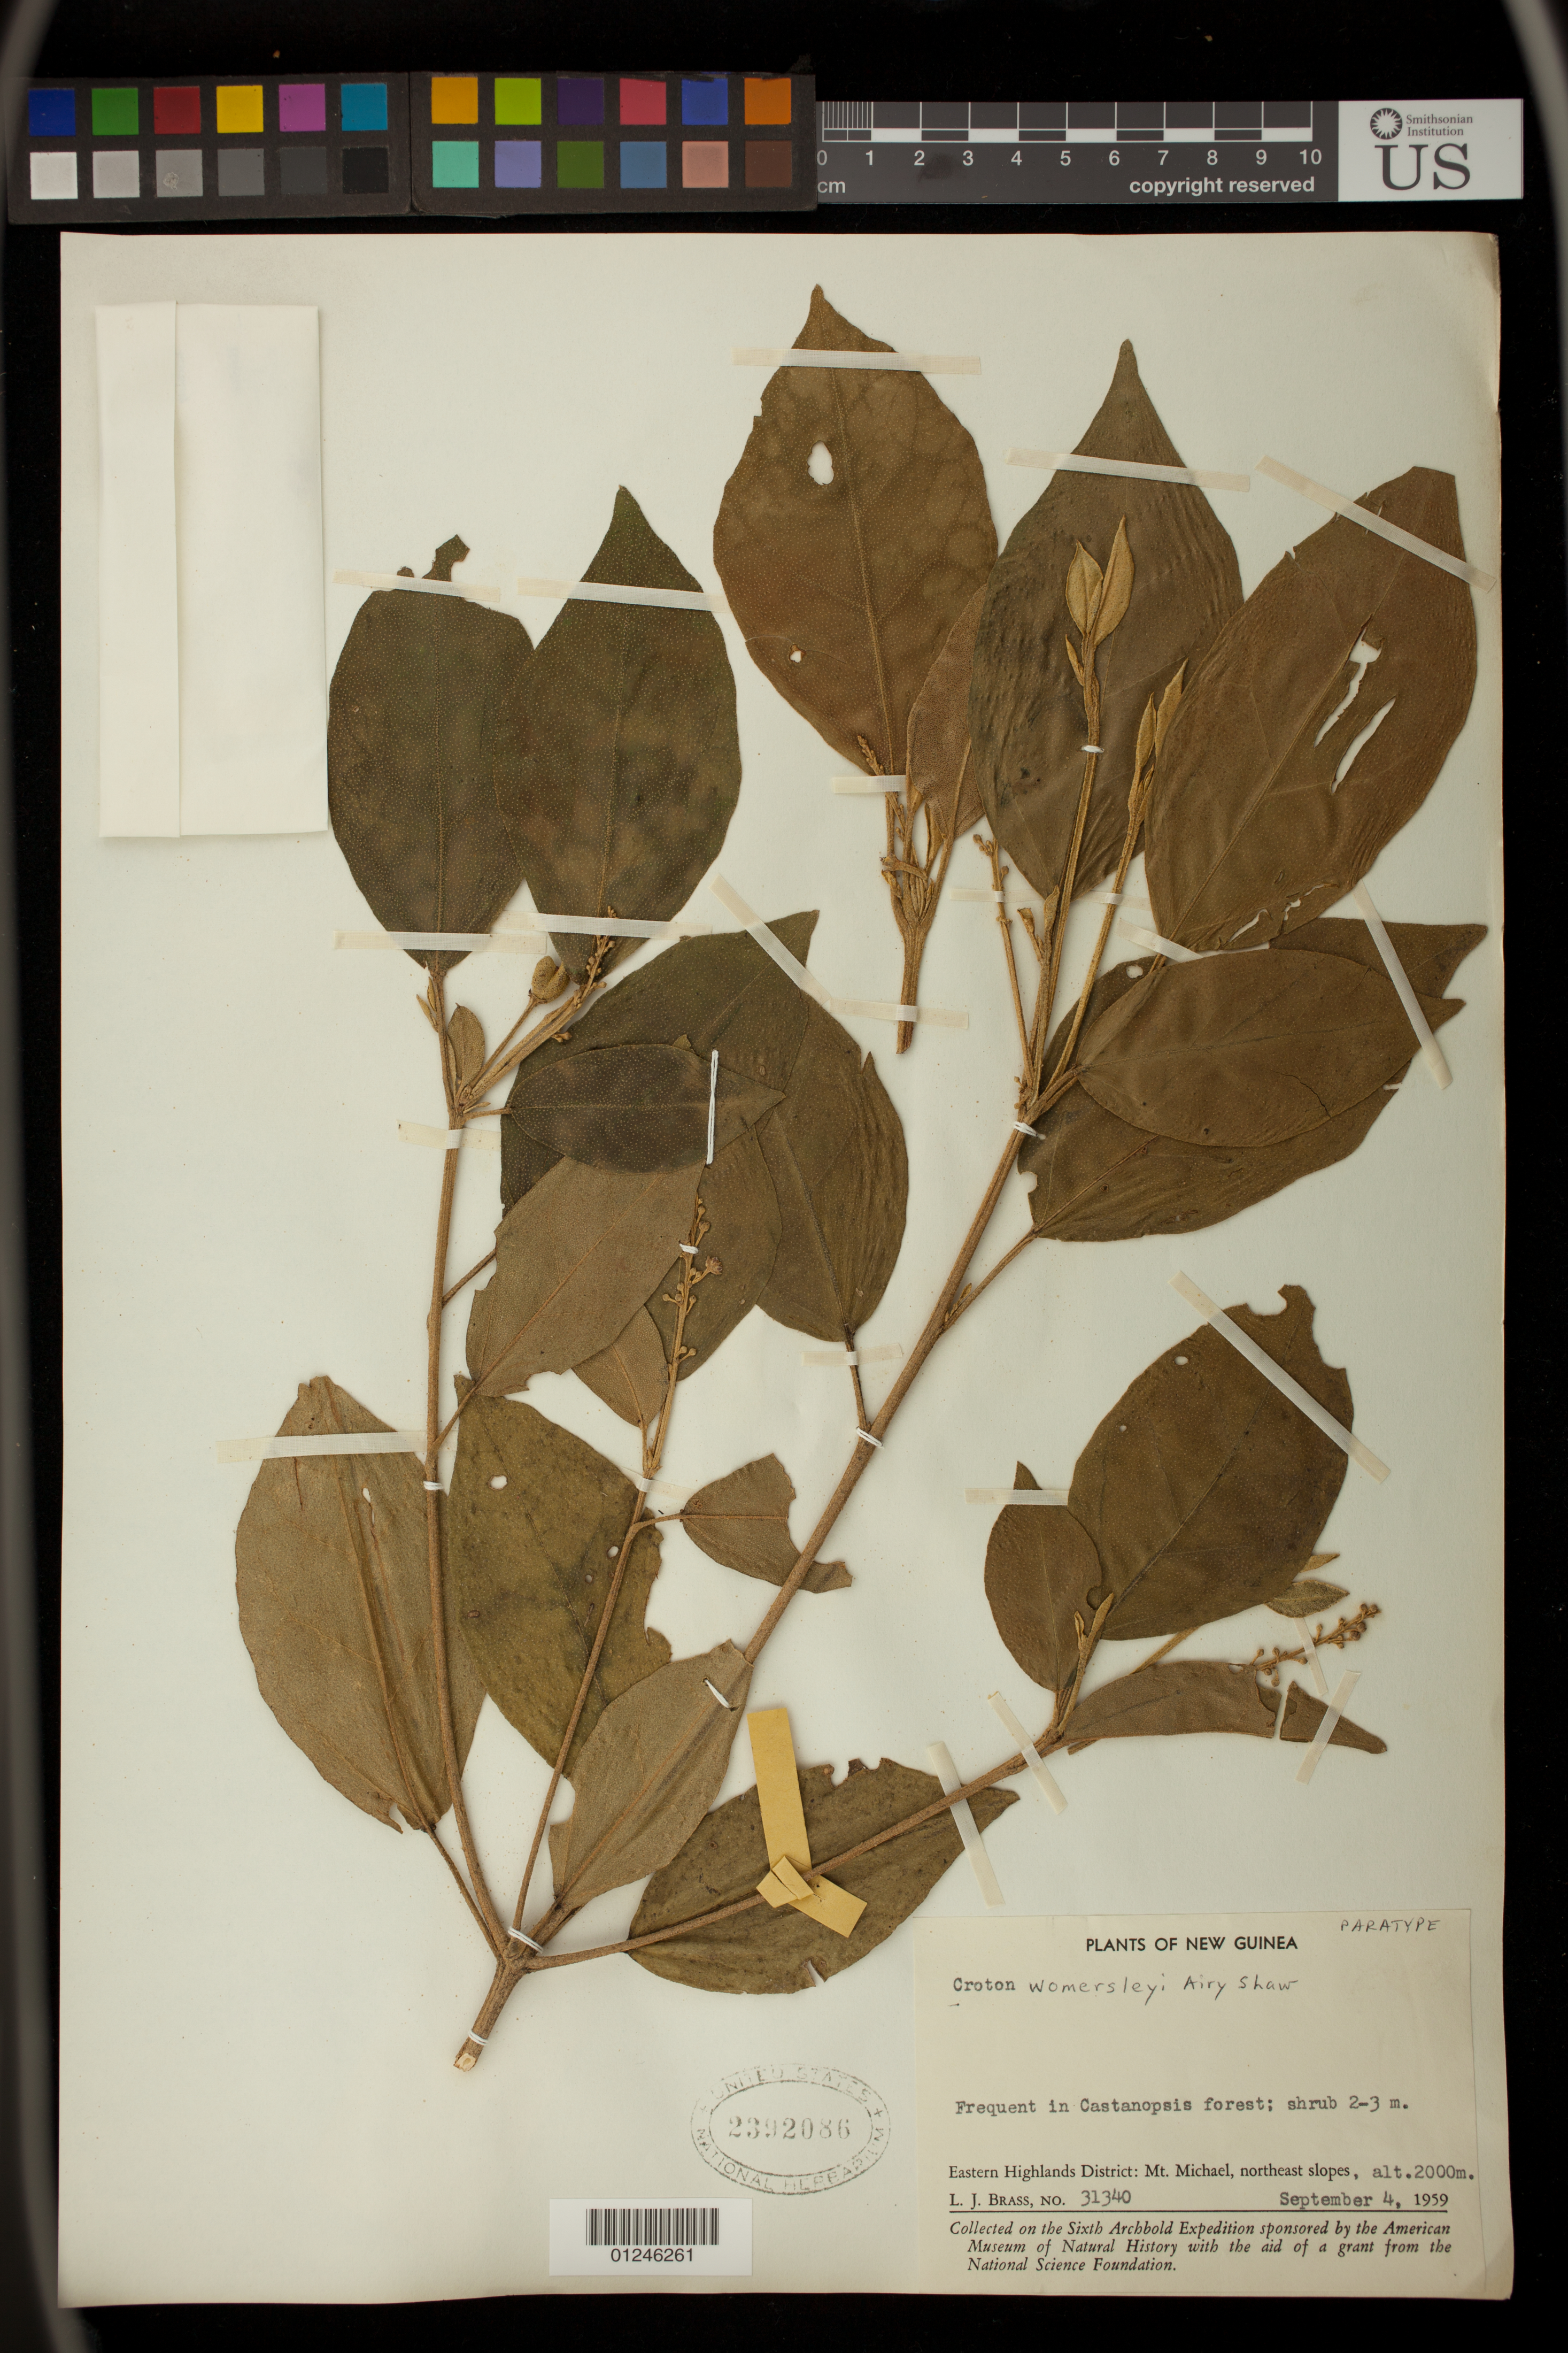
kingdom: Plantae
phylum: Tracheophyta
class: Magnoliopsida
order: Malpighiales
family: Euphorbiaceae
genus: Croton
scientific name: Croton womersleyi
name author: Airy Shaw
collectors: L. J. Brass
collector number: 31340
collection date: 1959-09-04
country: Papua New Guinea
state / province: Eastern Highlands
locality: Mt. Michael, northeast slopes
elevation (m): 2000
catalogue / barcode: US 2392086